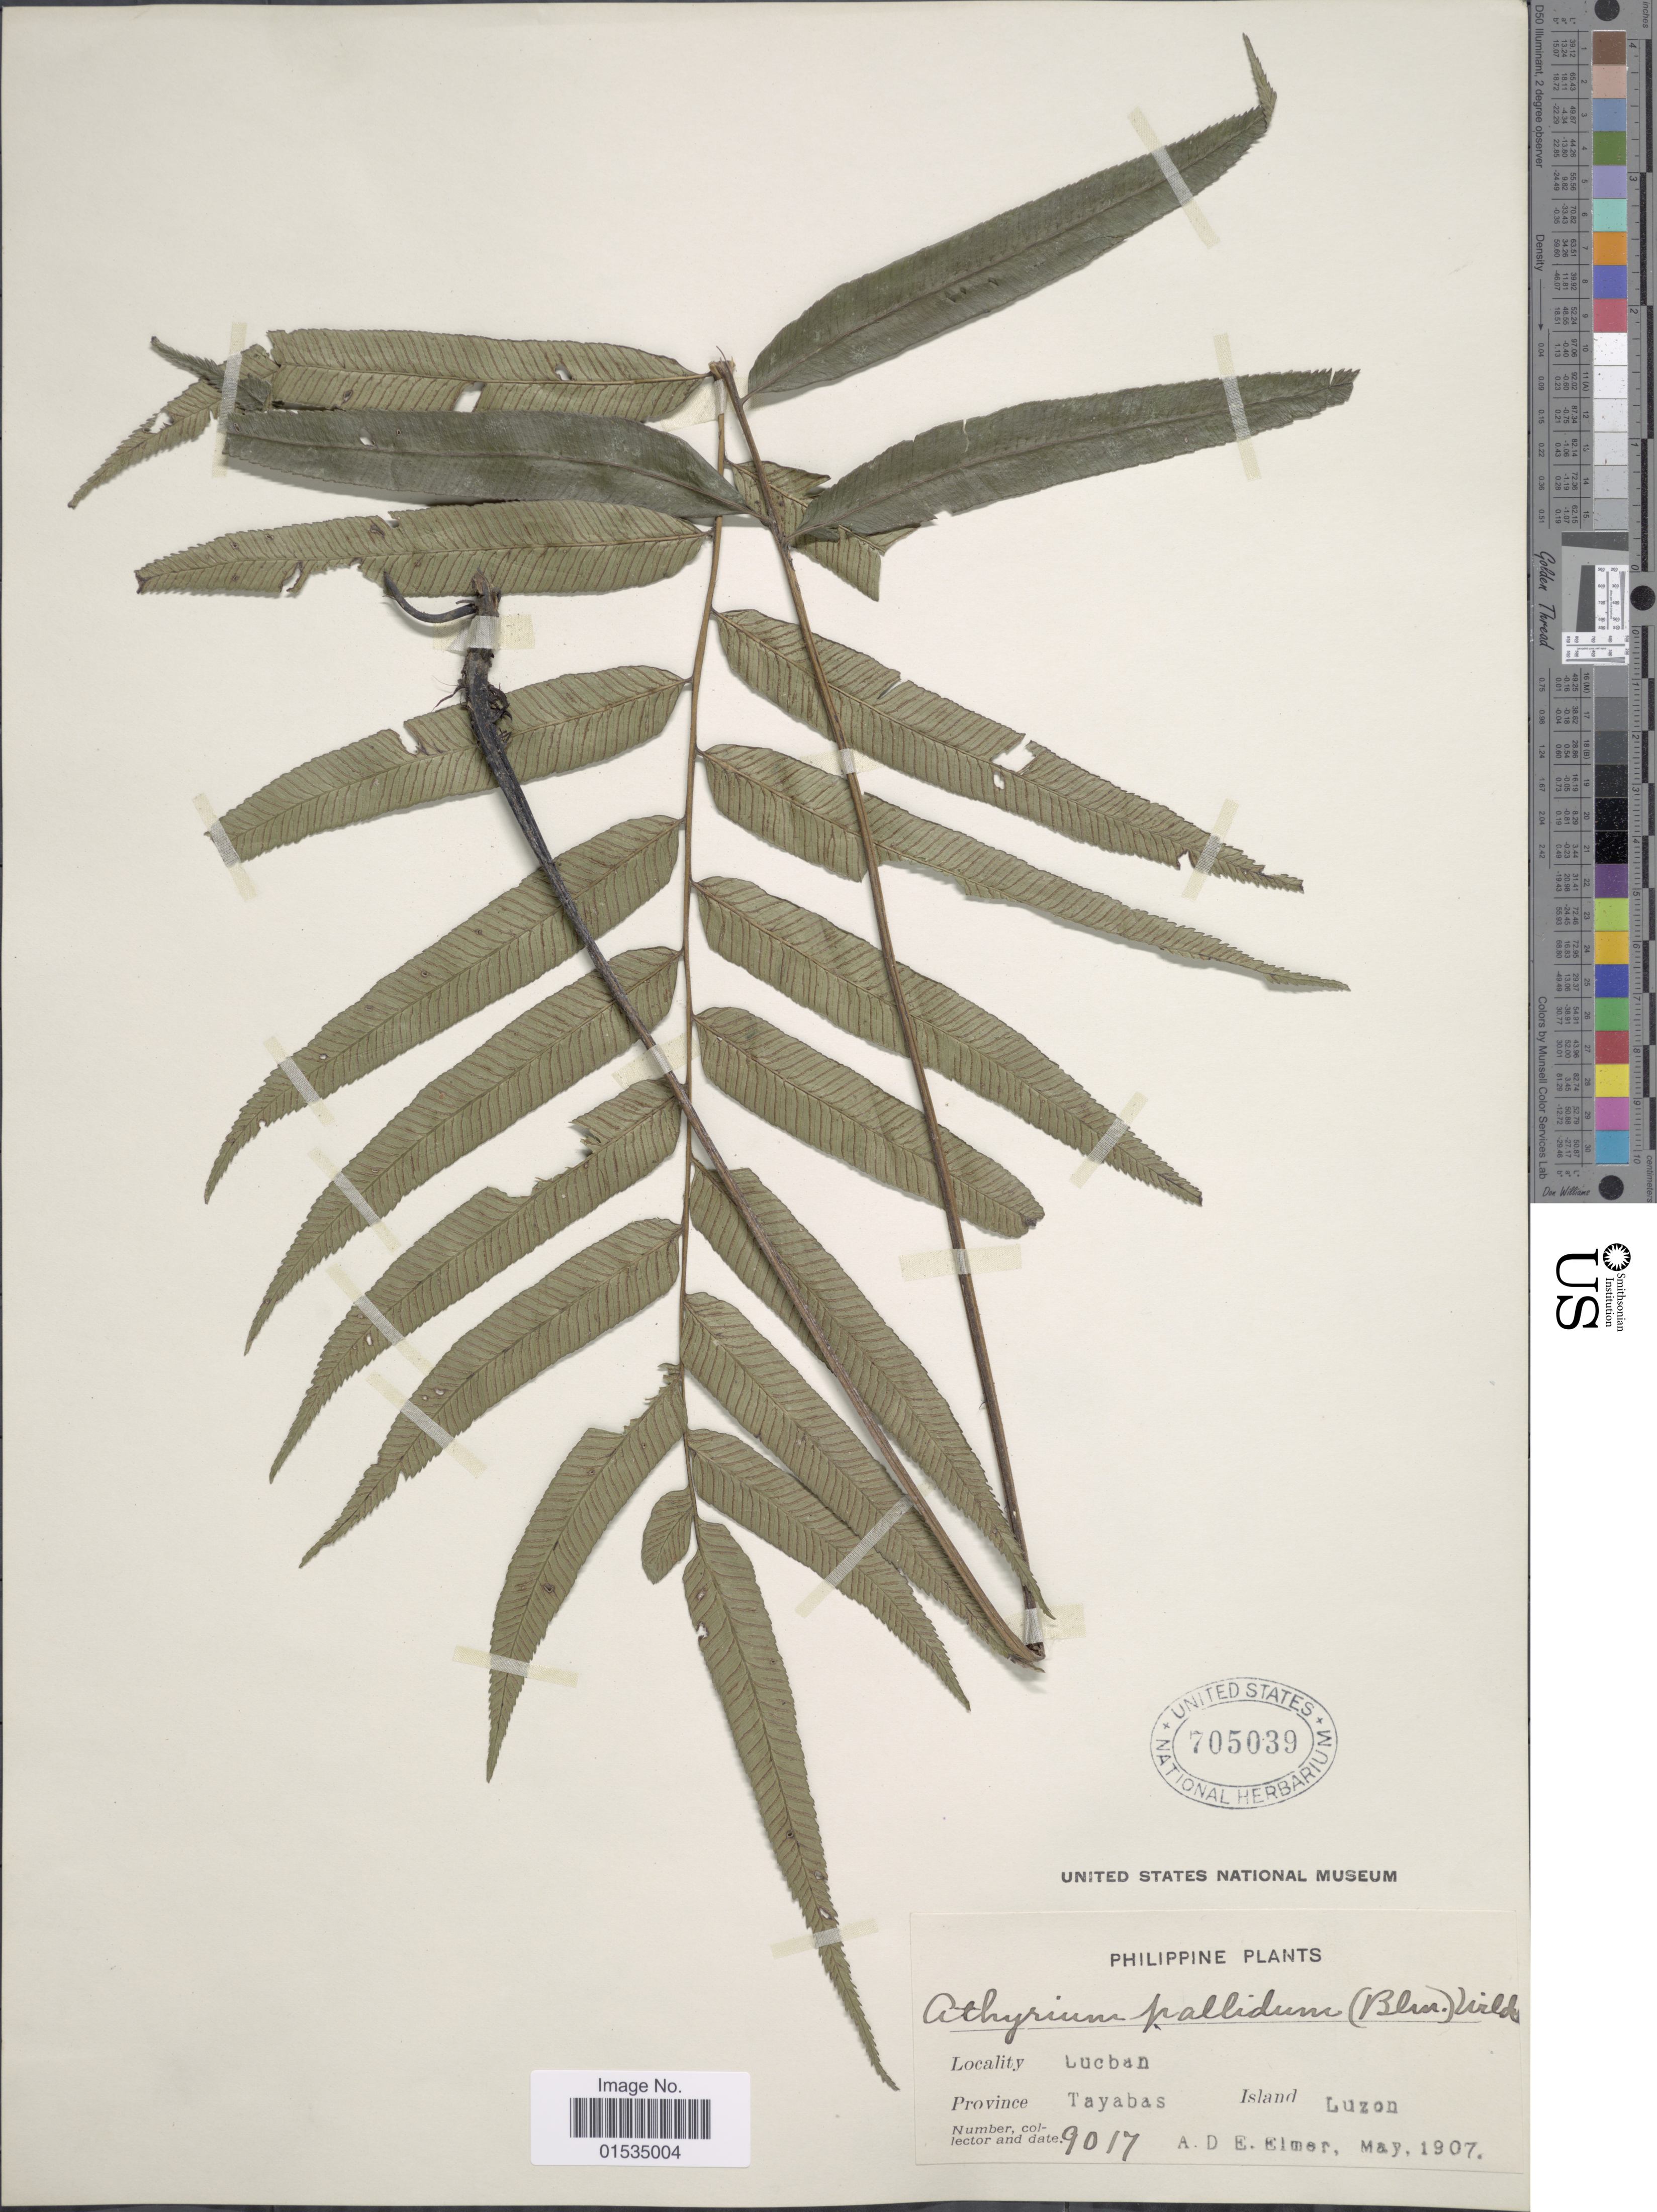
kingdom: Plantae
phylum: Tracheophyta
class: Polypodiopsida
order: Polypodiales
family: Athyriaceae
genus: Diplazium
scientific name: Diplazium pallidum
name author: (Blume) T. Moore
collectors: A. D. E. Elmer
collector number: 9017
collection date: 1907-05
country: Philippines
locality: Lucban, Tayabas, Luzon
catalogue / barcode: US 705039